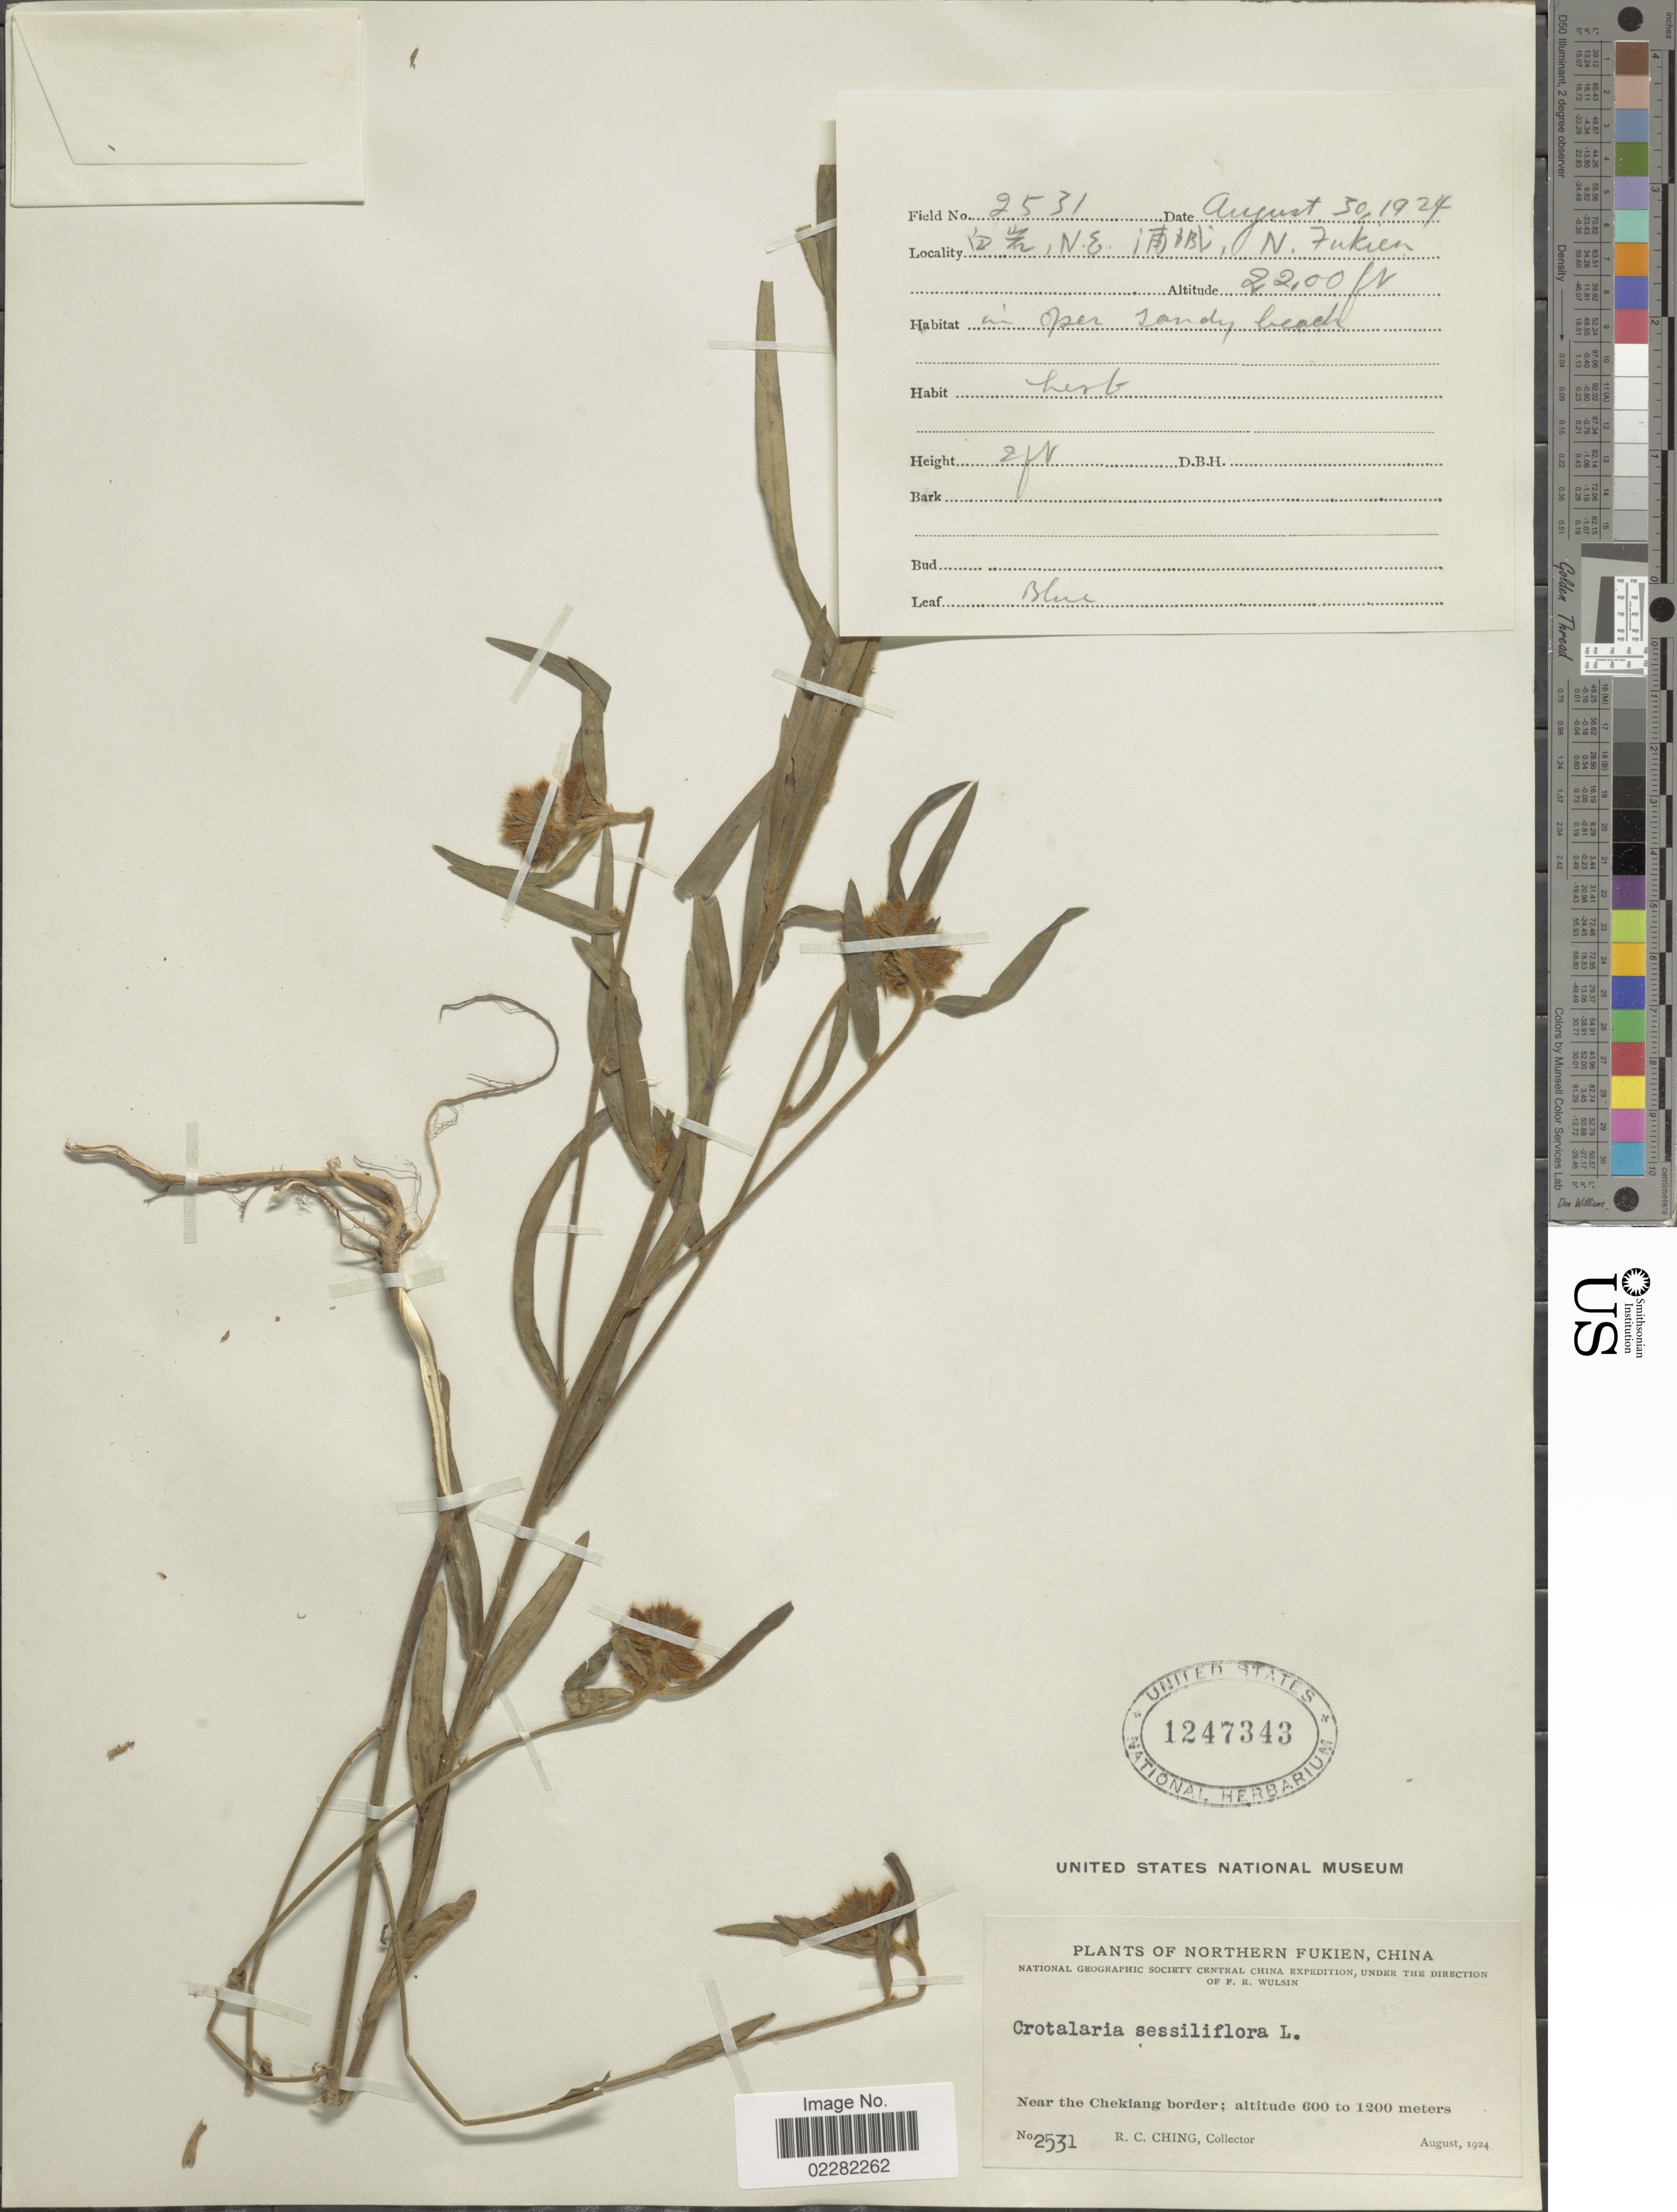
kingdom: Plantae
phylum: Tracheophyta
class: Magnoliopsida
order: Fabales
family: Fabaceae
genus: Crotalaria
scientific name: Crotalaria sessilifolia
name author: L.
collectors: R. C. Ching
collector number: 2531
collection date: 1924-08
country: China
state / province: Zhejiang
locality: Northern Fukien, Near the Chekiang border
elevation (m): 671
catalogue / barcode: US 1247343